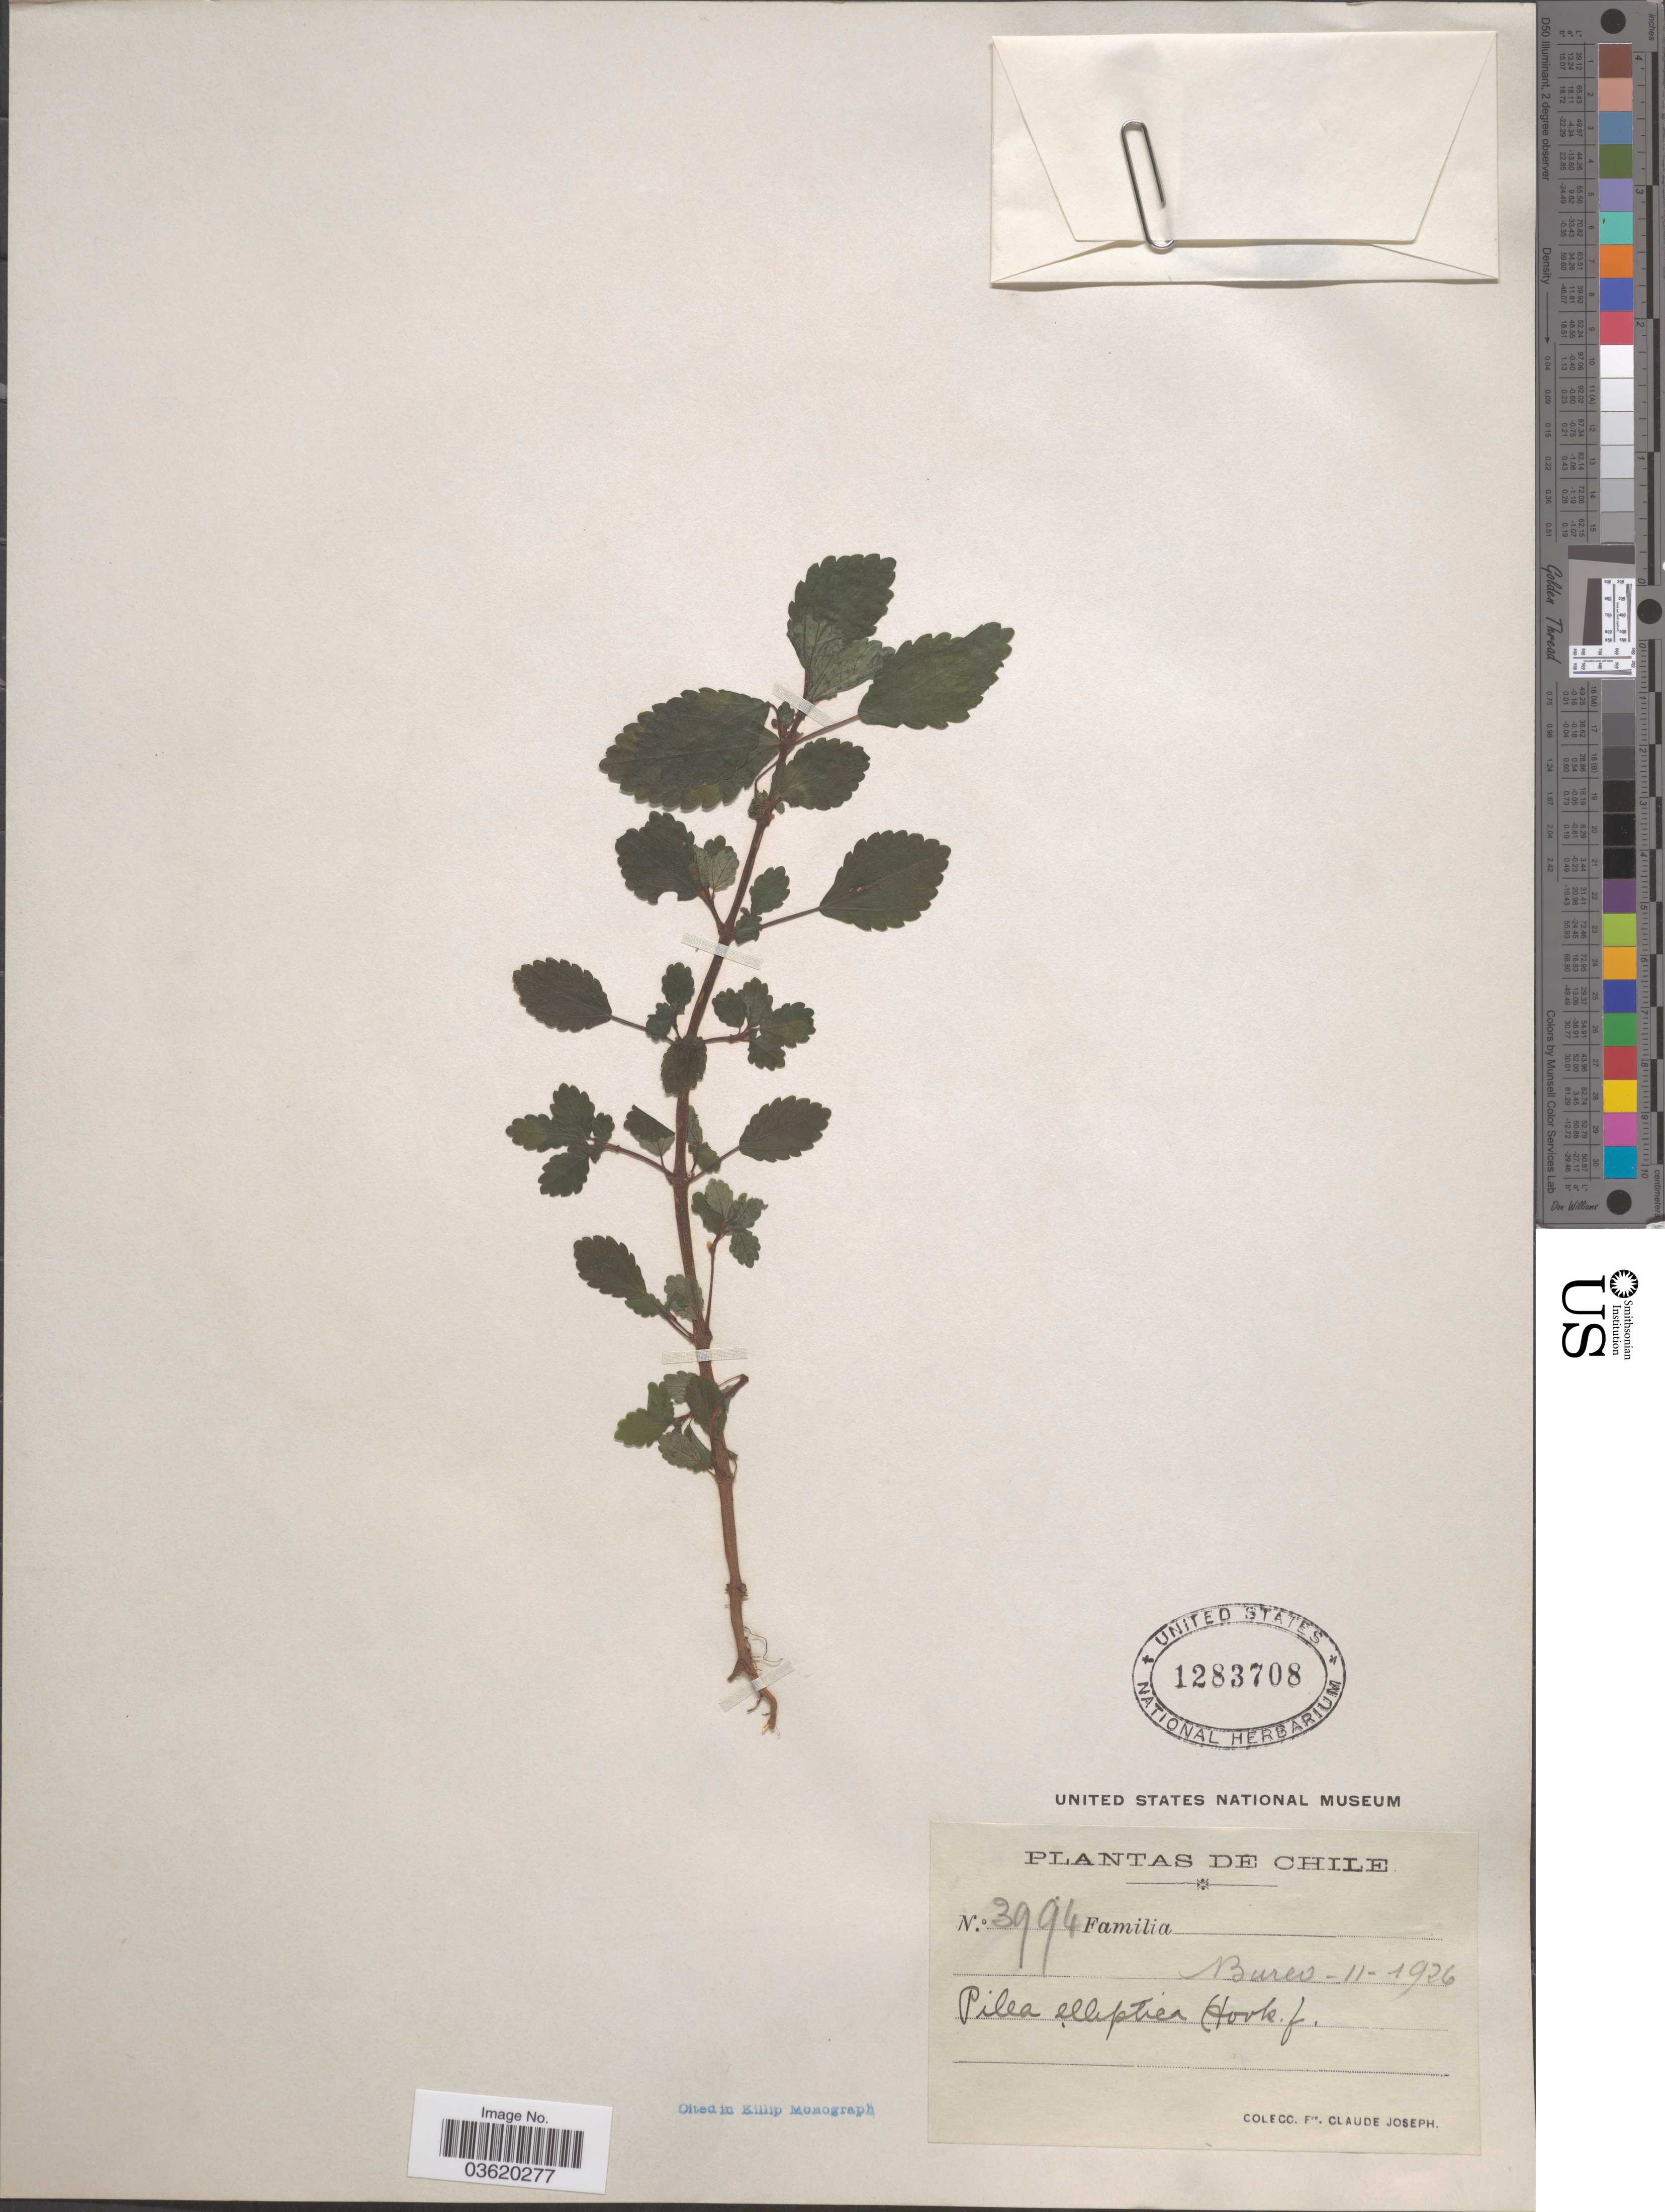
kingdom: Plantae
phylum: Tracheophyta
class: Magnoliopsida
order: Rosales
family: Urticaceae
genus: Pilea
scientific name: Pilea elliptica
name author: Hook. f.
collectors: Bro. Claude-Joseph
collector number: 3994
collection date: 1926-11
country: Chile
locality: Bureo.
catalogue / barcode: US 1283708